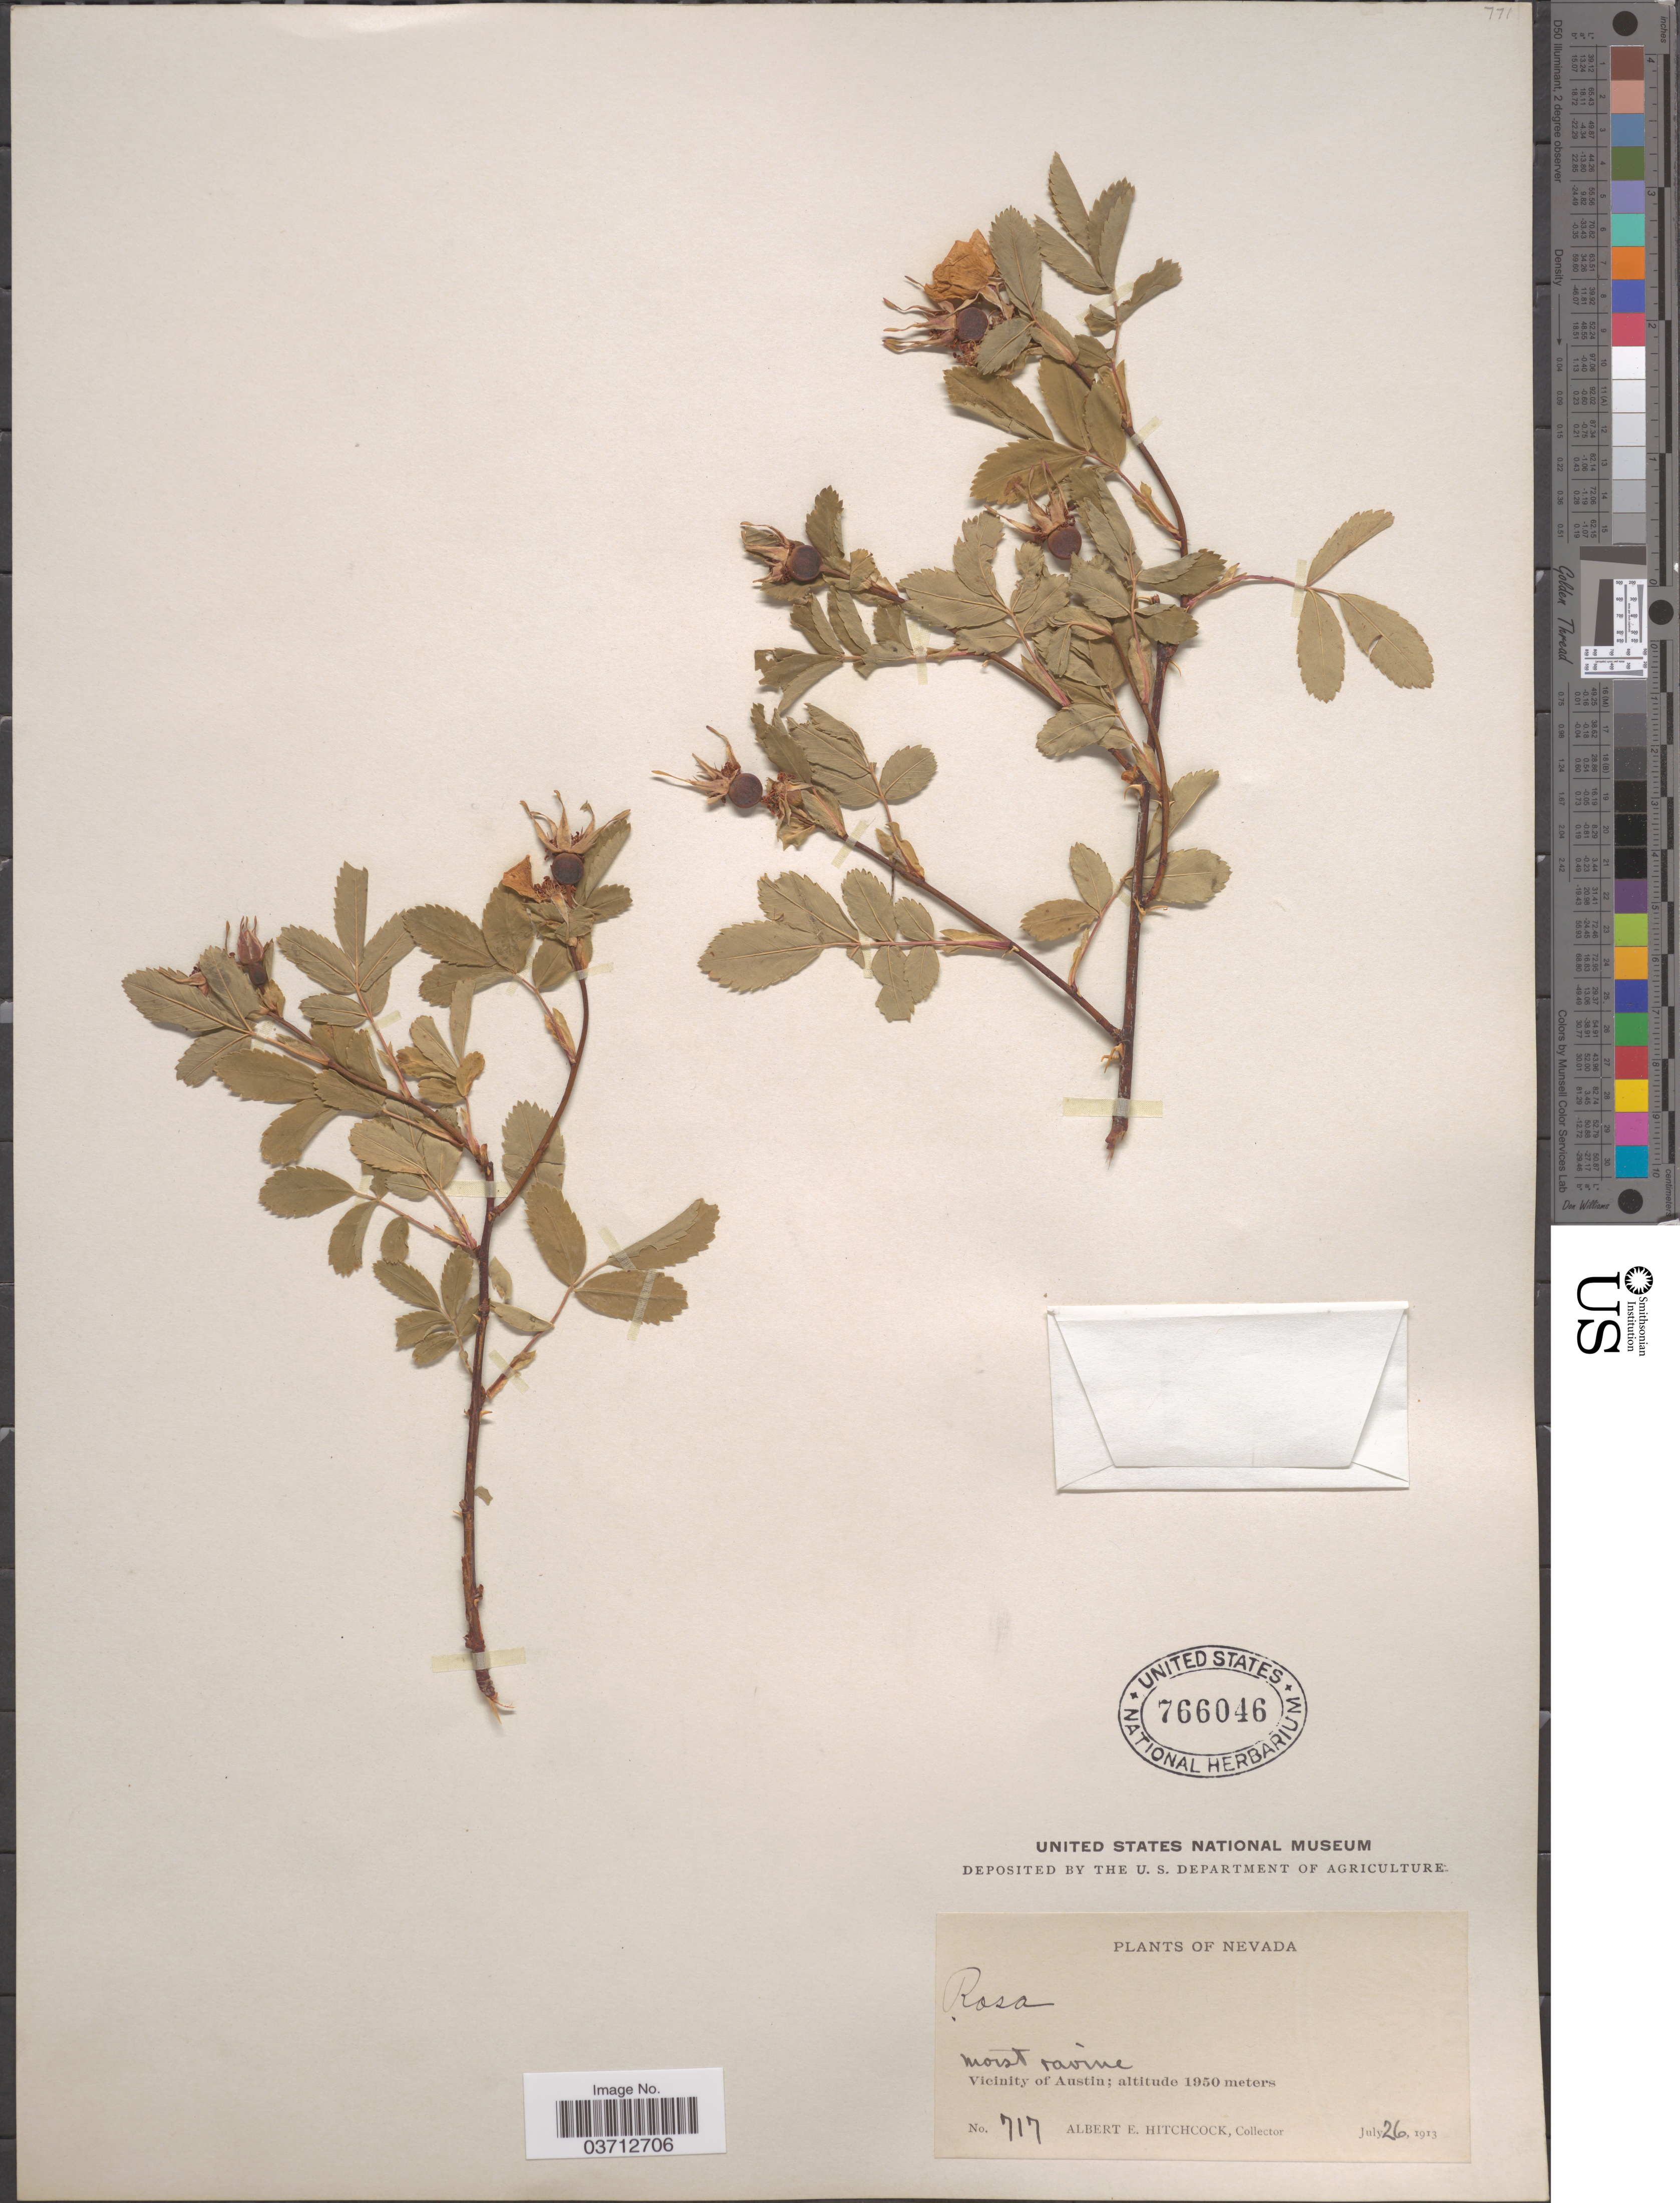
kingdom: Plantae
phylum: Tracheophyta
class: Magnoliopsida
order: Rosales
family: Rosaceae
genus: Rosa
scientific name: Rosa sp.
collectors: A. Hitchcock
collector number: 717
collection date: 1913-07-26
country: United States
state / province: Nevada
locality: Vicinity of Austin.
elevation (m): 1950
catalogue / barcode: US 766046